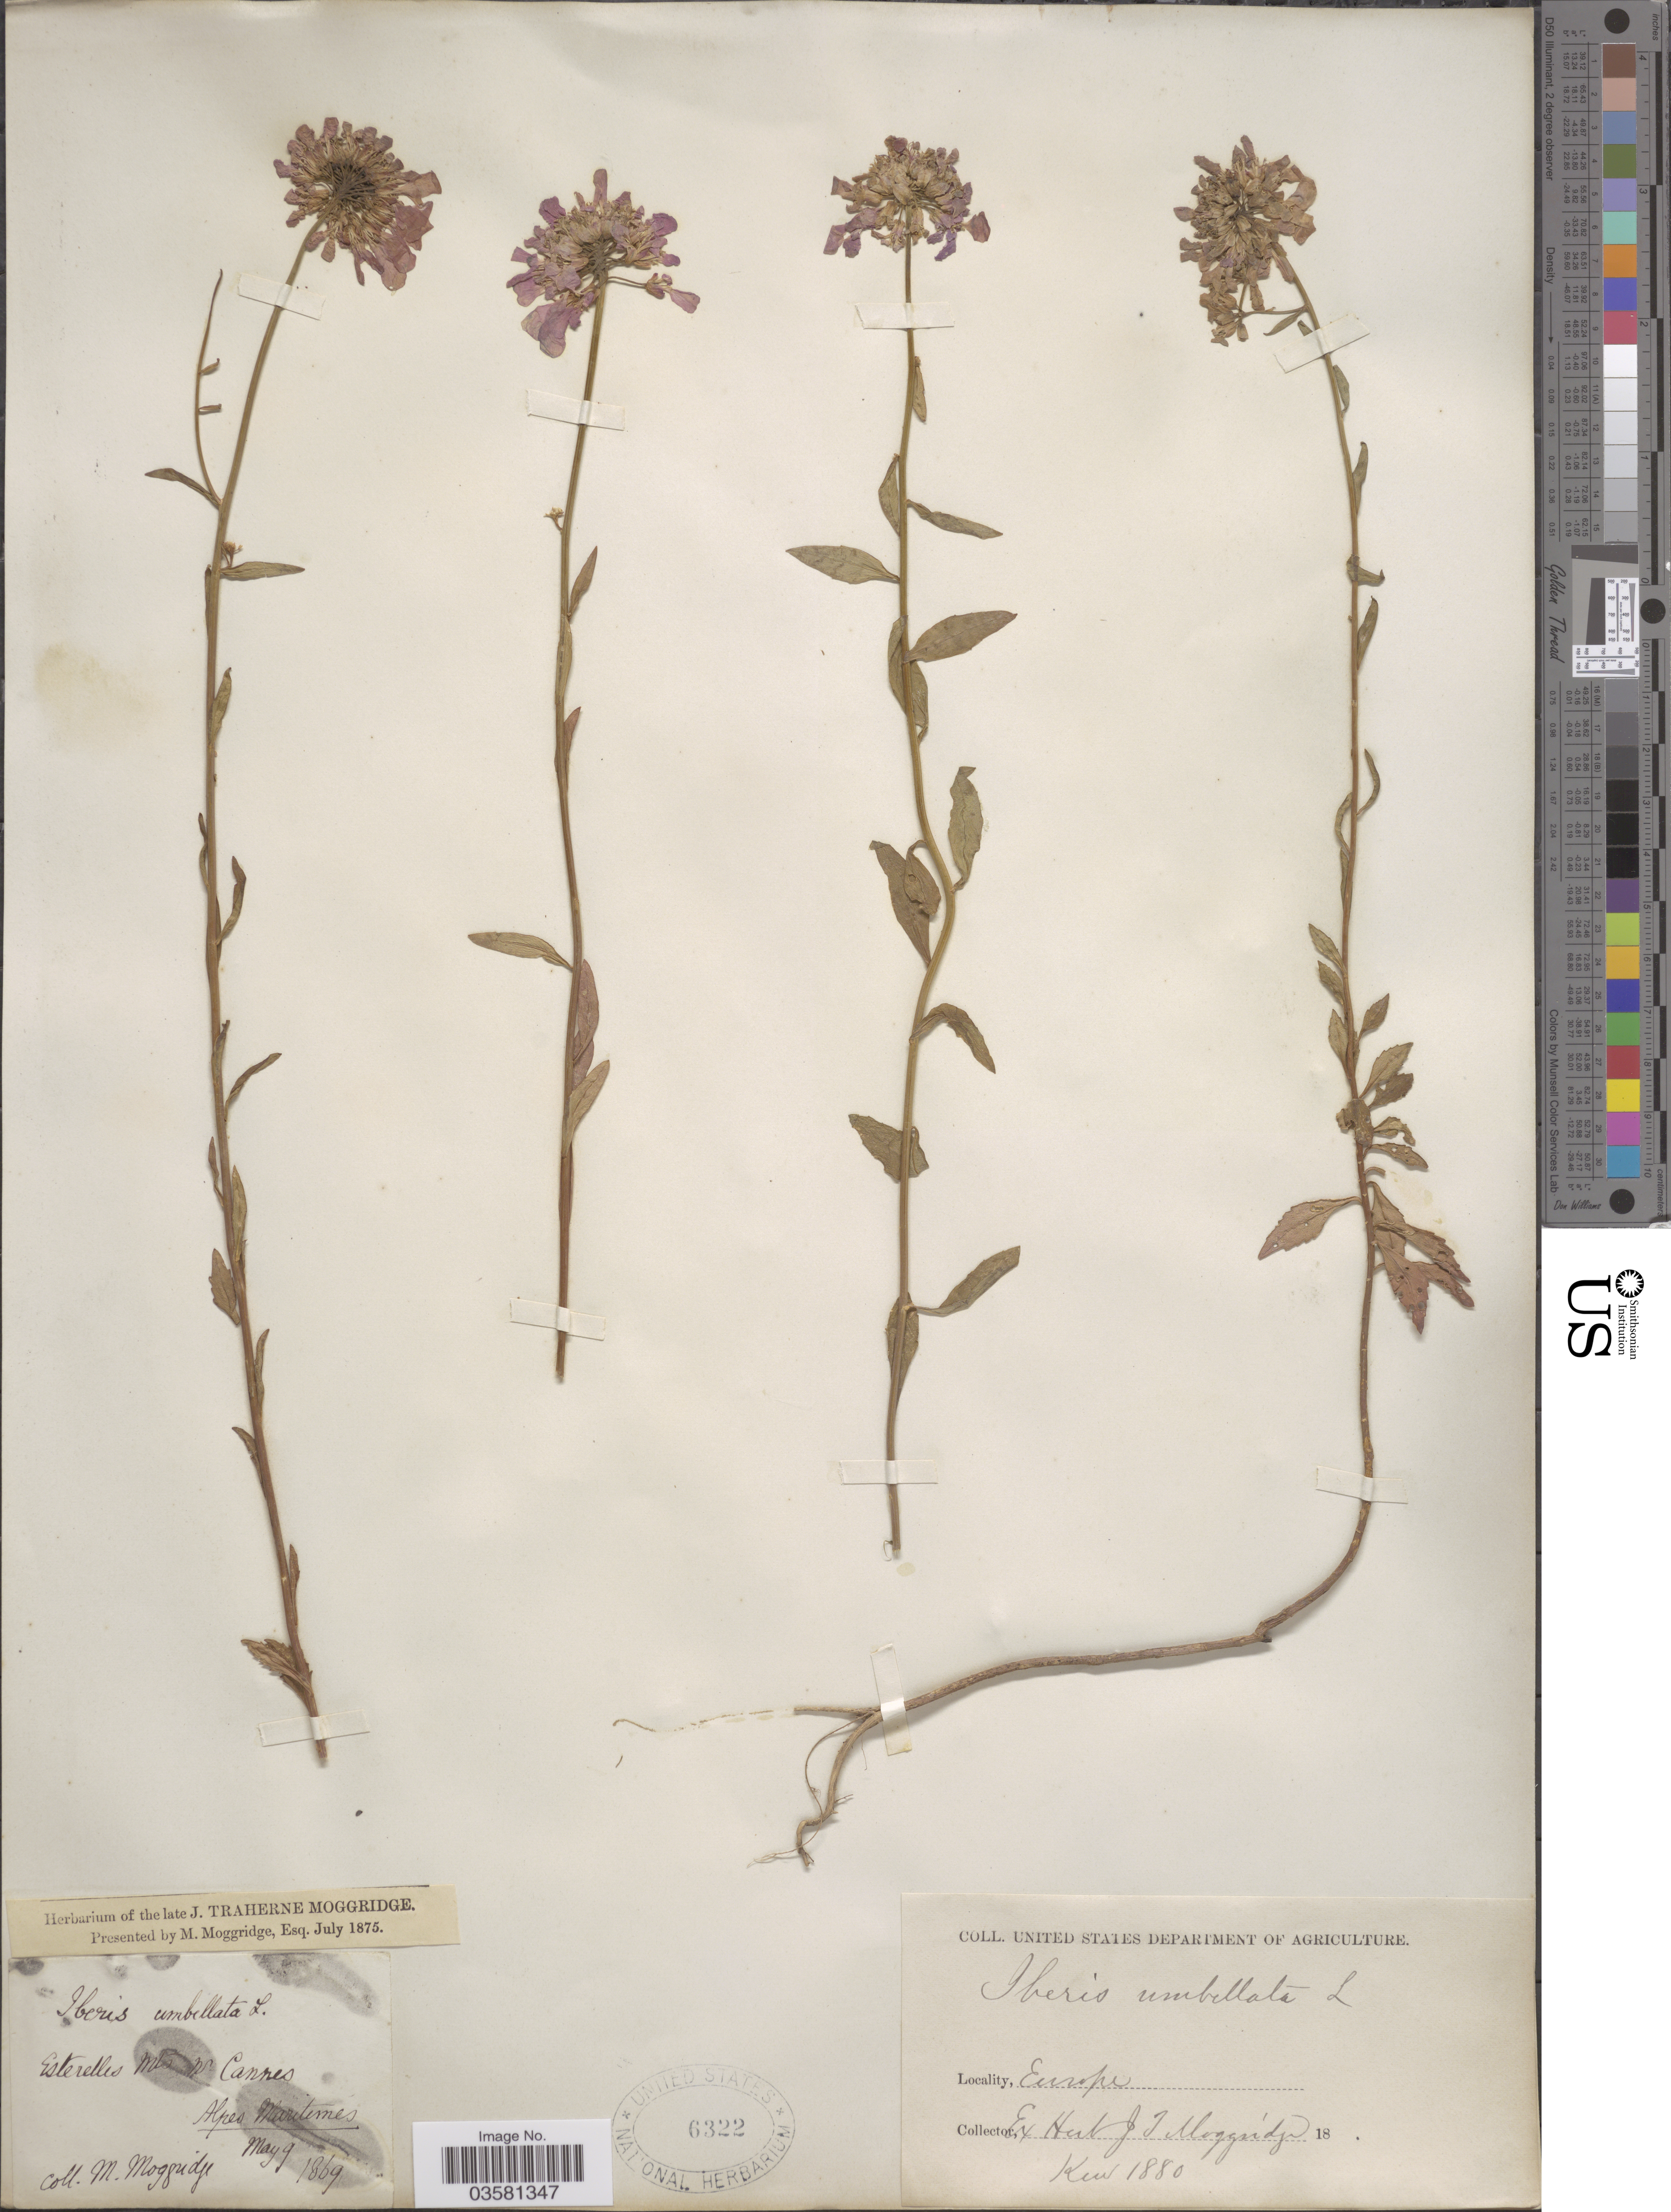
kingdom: Plantae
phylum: Tracheophyta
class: Magnoliopsida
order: Brassicales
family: Brassicaceae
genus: Iberis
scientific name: Iberis umbellata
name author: L.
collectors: M. Moggridge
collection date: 1869-05-09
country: France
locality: Esterelles Mts pr Cannes Alpes Maritimes. Europe.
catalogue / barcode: US 6322